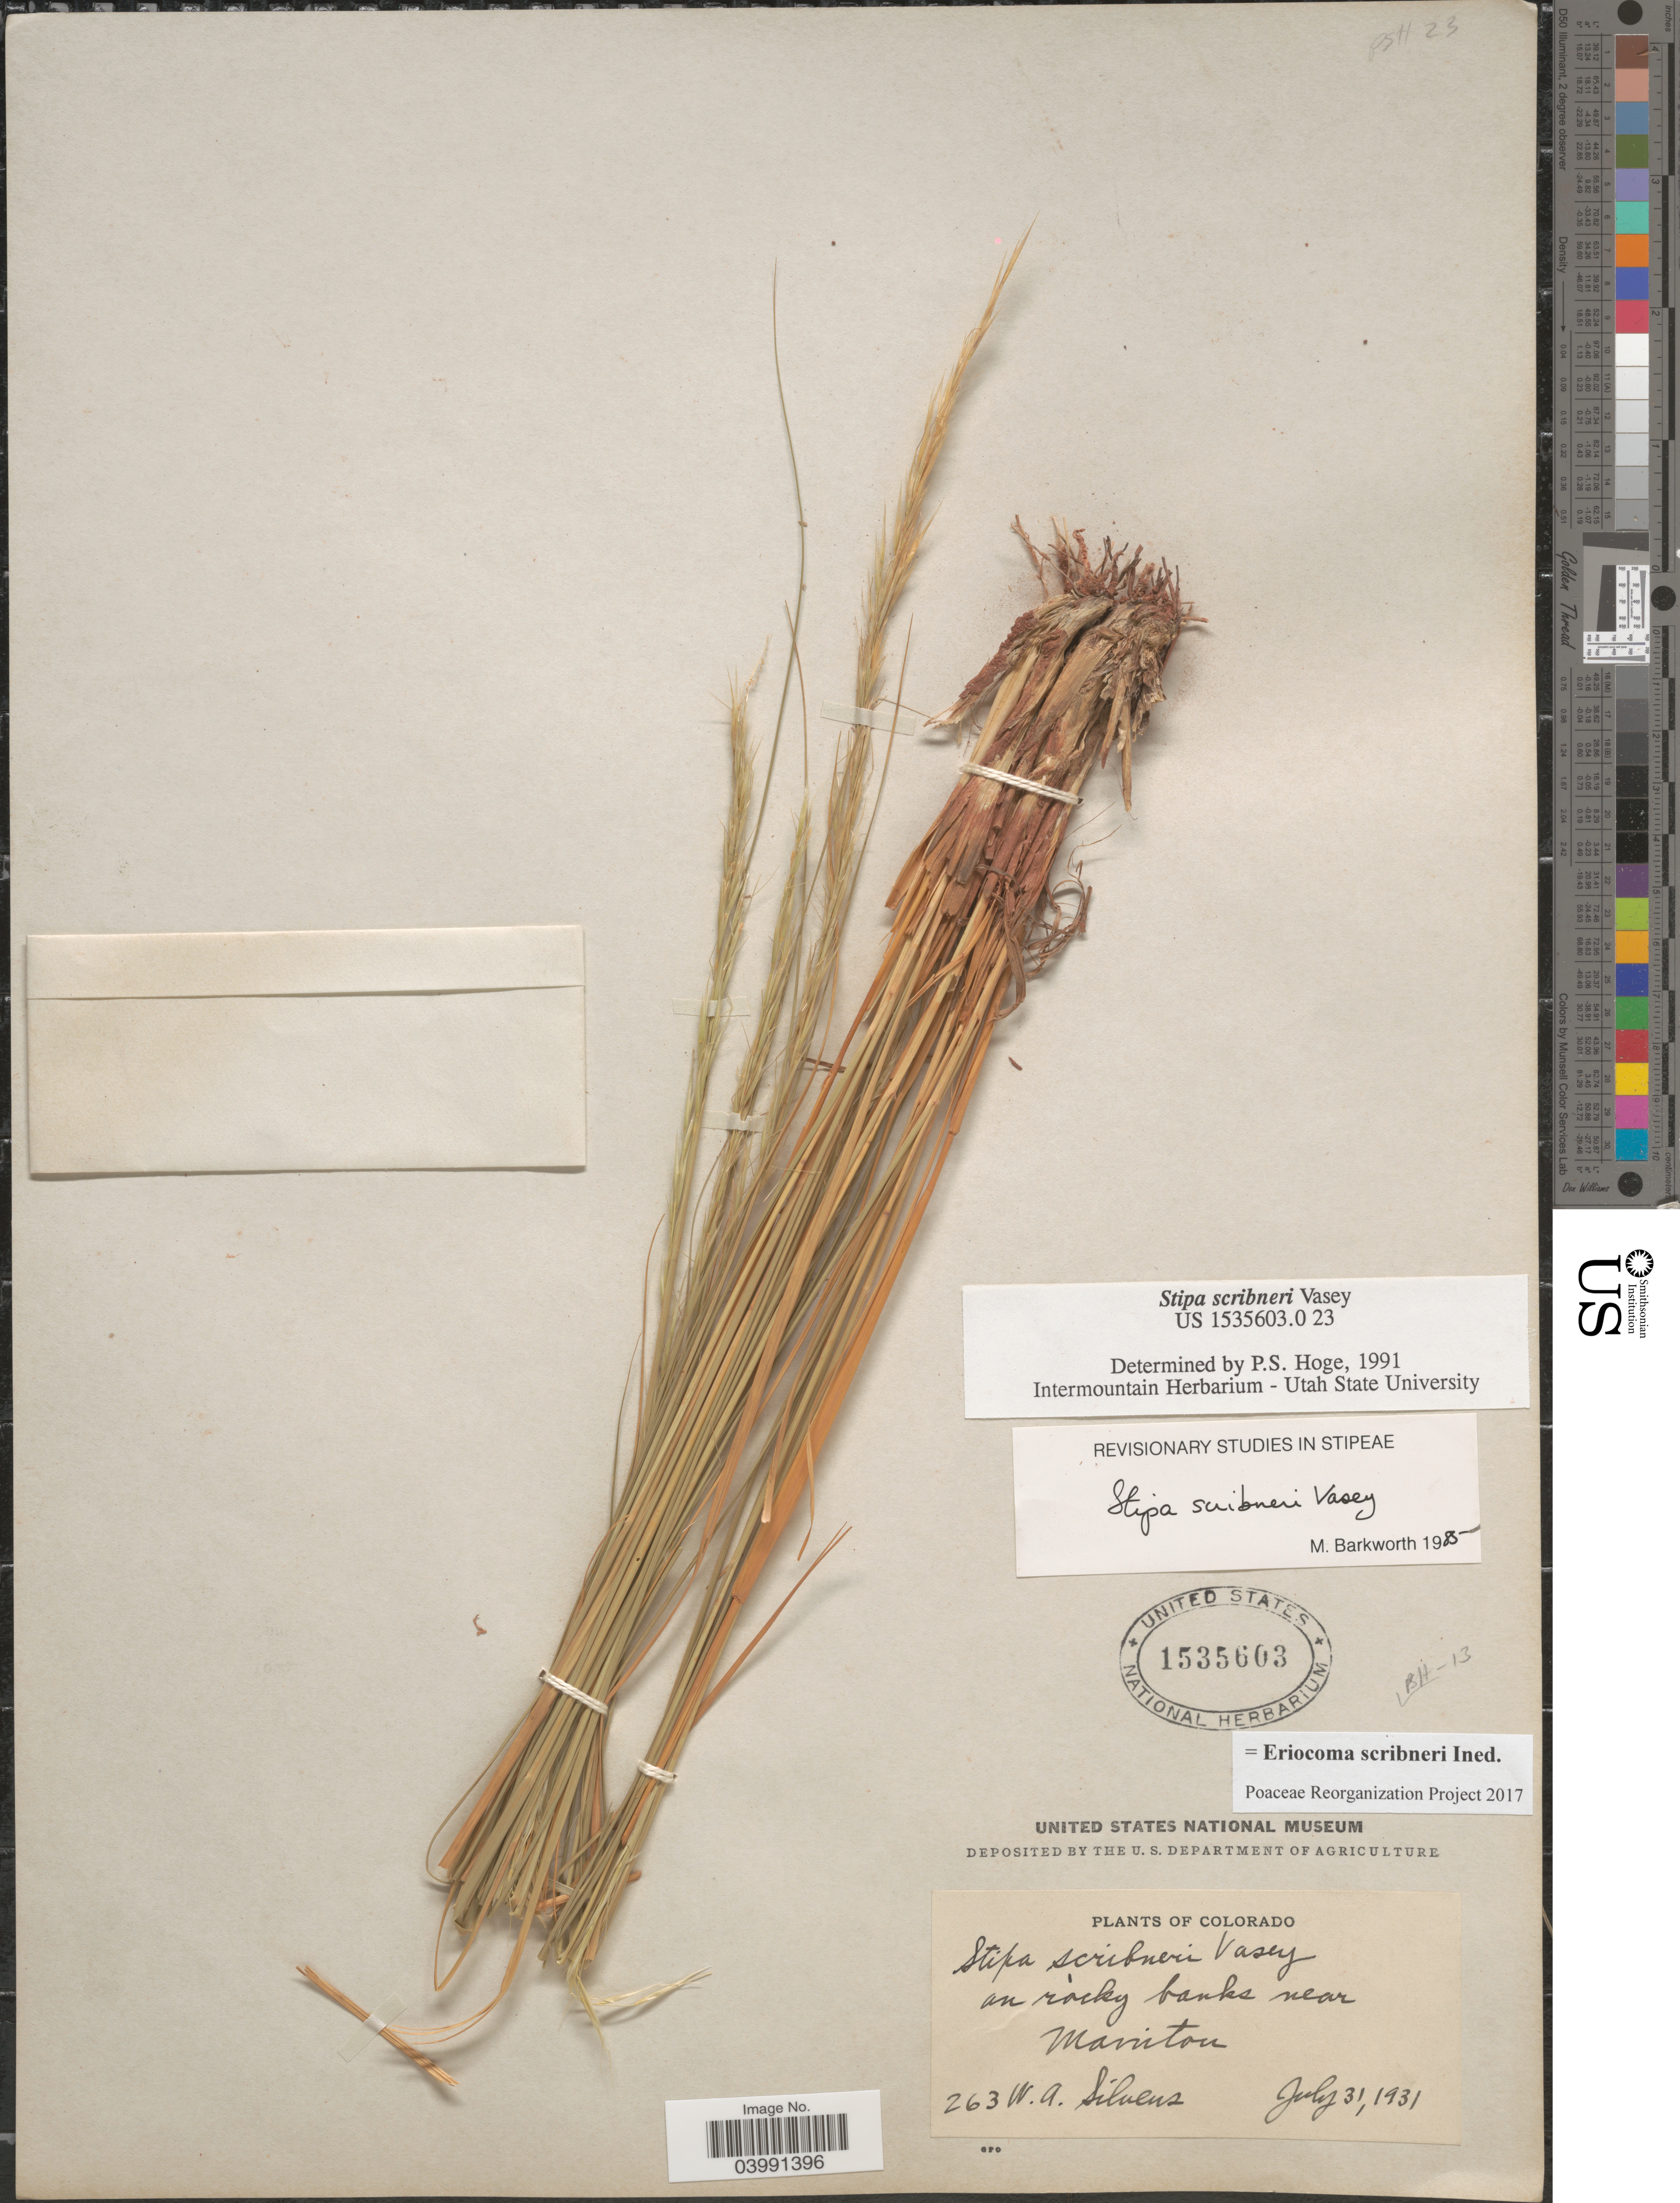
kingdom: Plantae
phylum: Tracheophyta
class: Liliopsida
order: Poales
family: Poaceae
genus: Eriocoma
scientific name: Eriocoma scribneri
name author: (Vasey) Romasch.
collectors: W. Silveus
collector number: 263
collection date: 1931-07-31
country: United States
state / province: Colorado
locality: Near Manitou.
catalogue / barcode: US 1535603